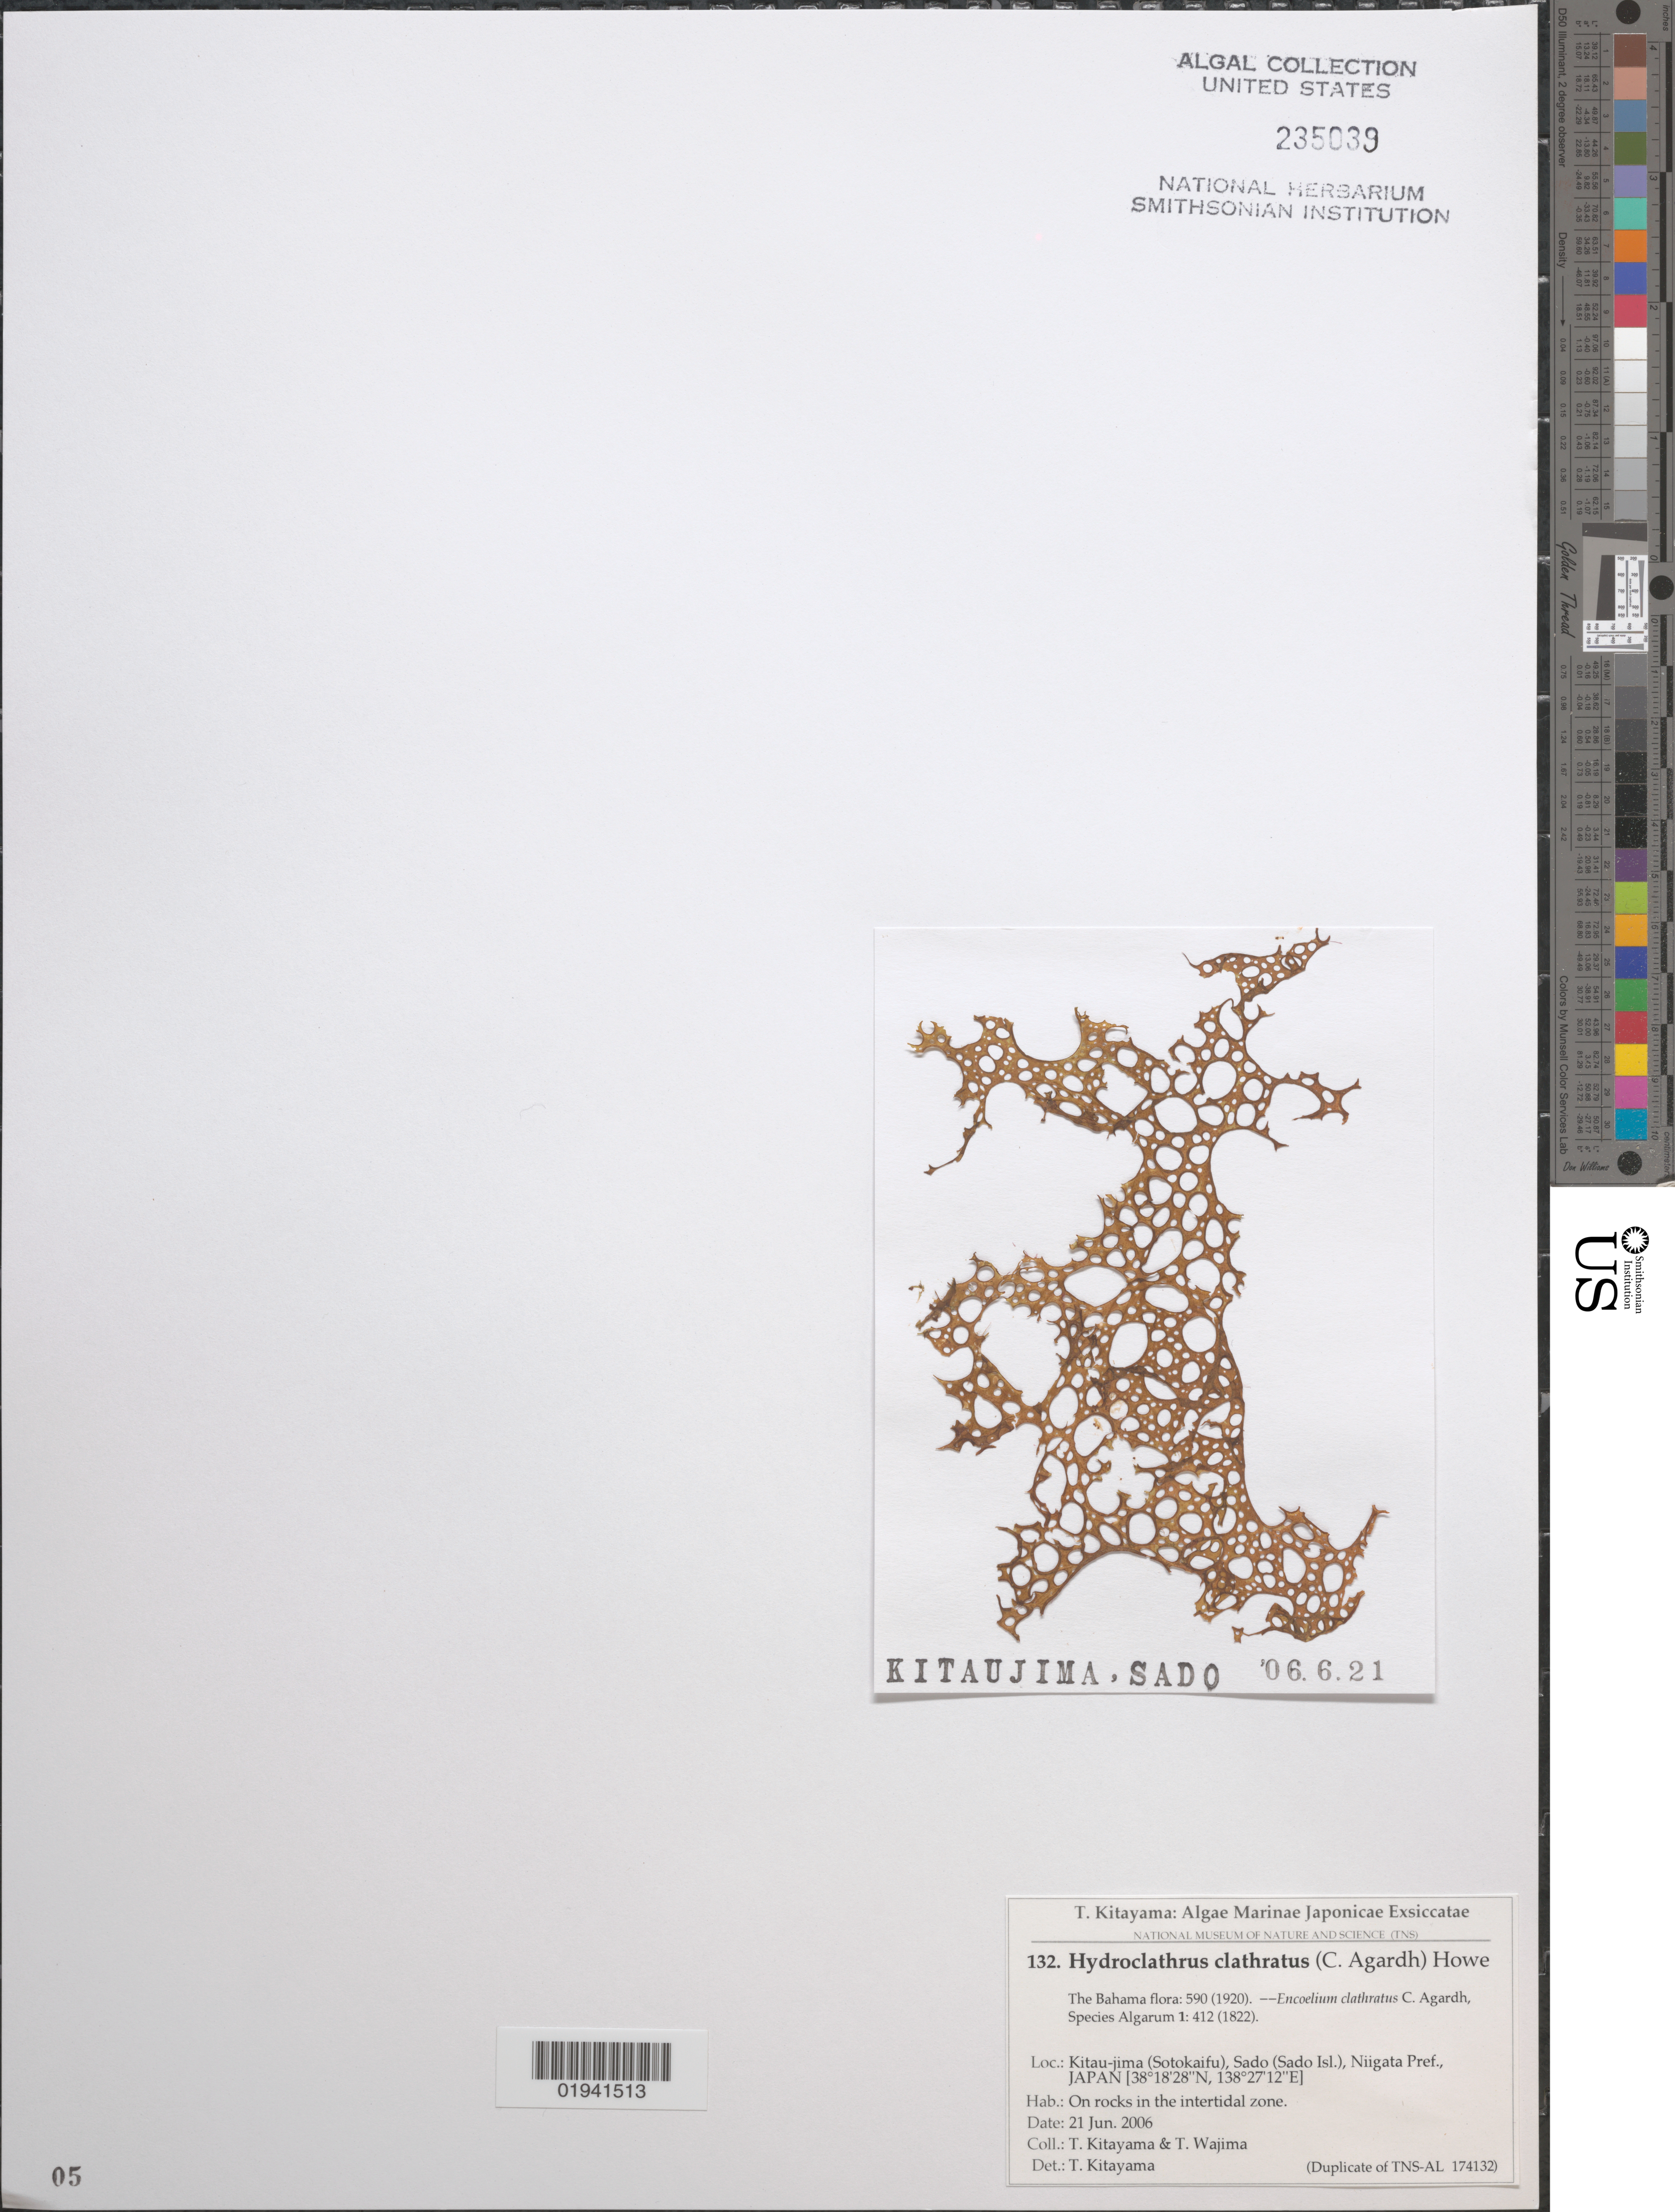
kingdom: Chromista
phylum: Ochrophyta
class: Phaeophyceae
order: Scytosiphonales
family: Scytosiphonaceae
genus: Hydroclathrus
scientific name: Hydroclathrus clathratus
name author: (C. Agardh) M. Howe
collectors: T. Kitayama & T. Wajima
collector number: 132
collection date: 2006-06-21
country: Japan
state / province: Niigata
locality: Kitau-jima (Sotokaifu), Sado (Sado Isl.), Niigata Pref.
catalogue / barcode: US 235039